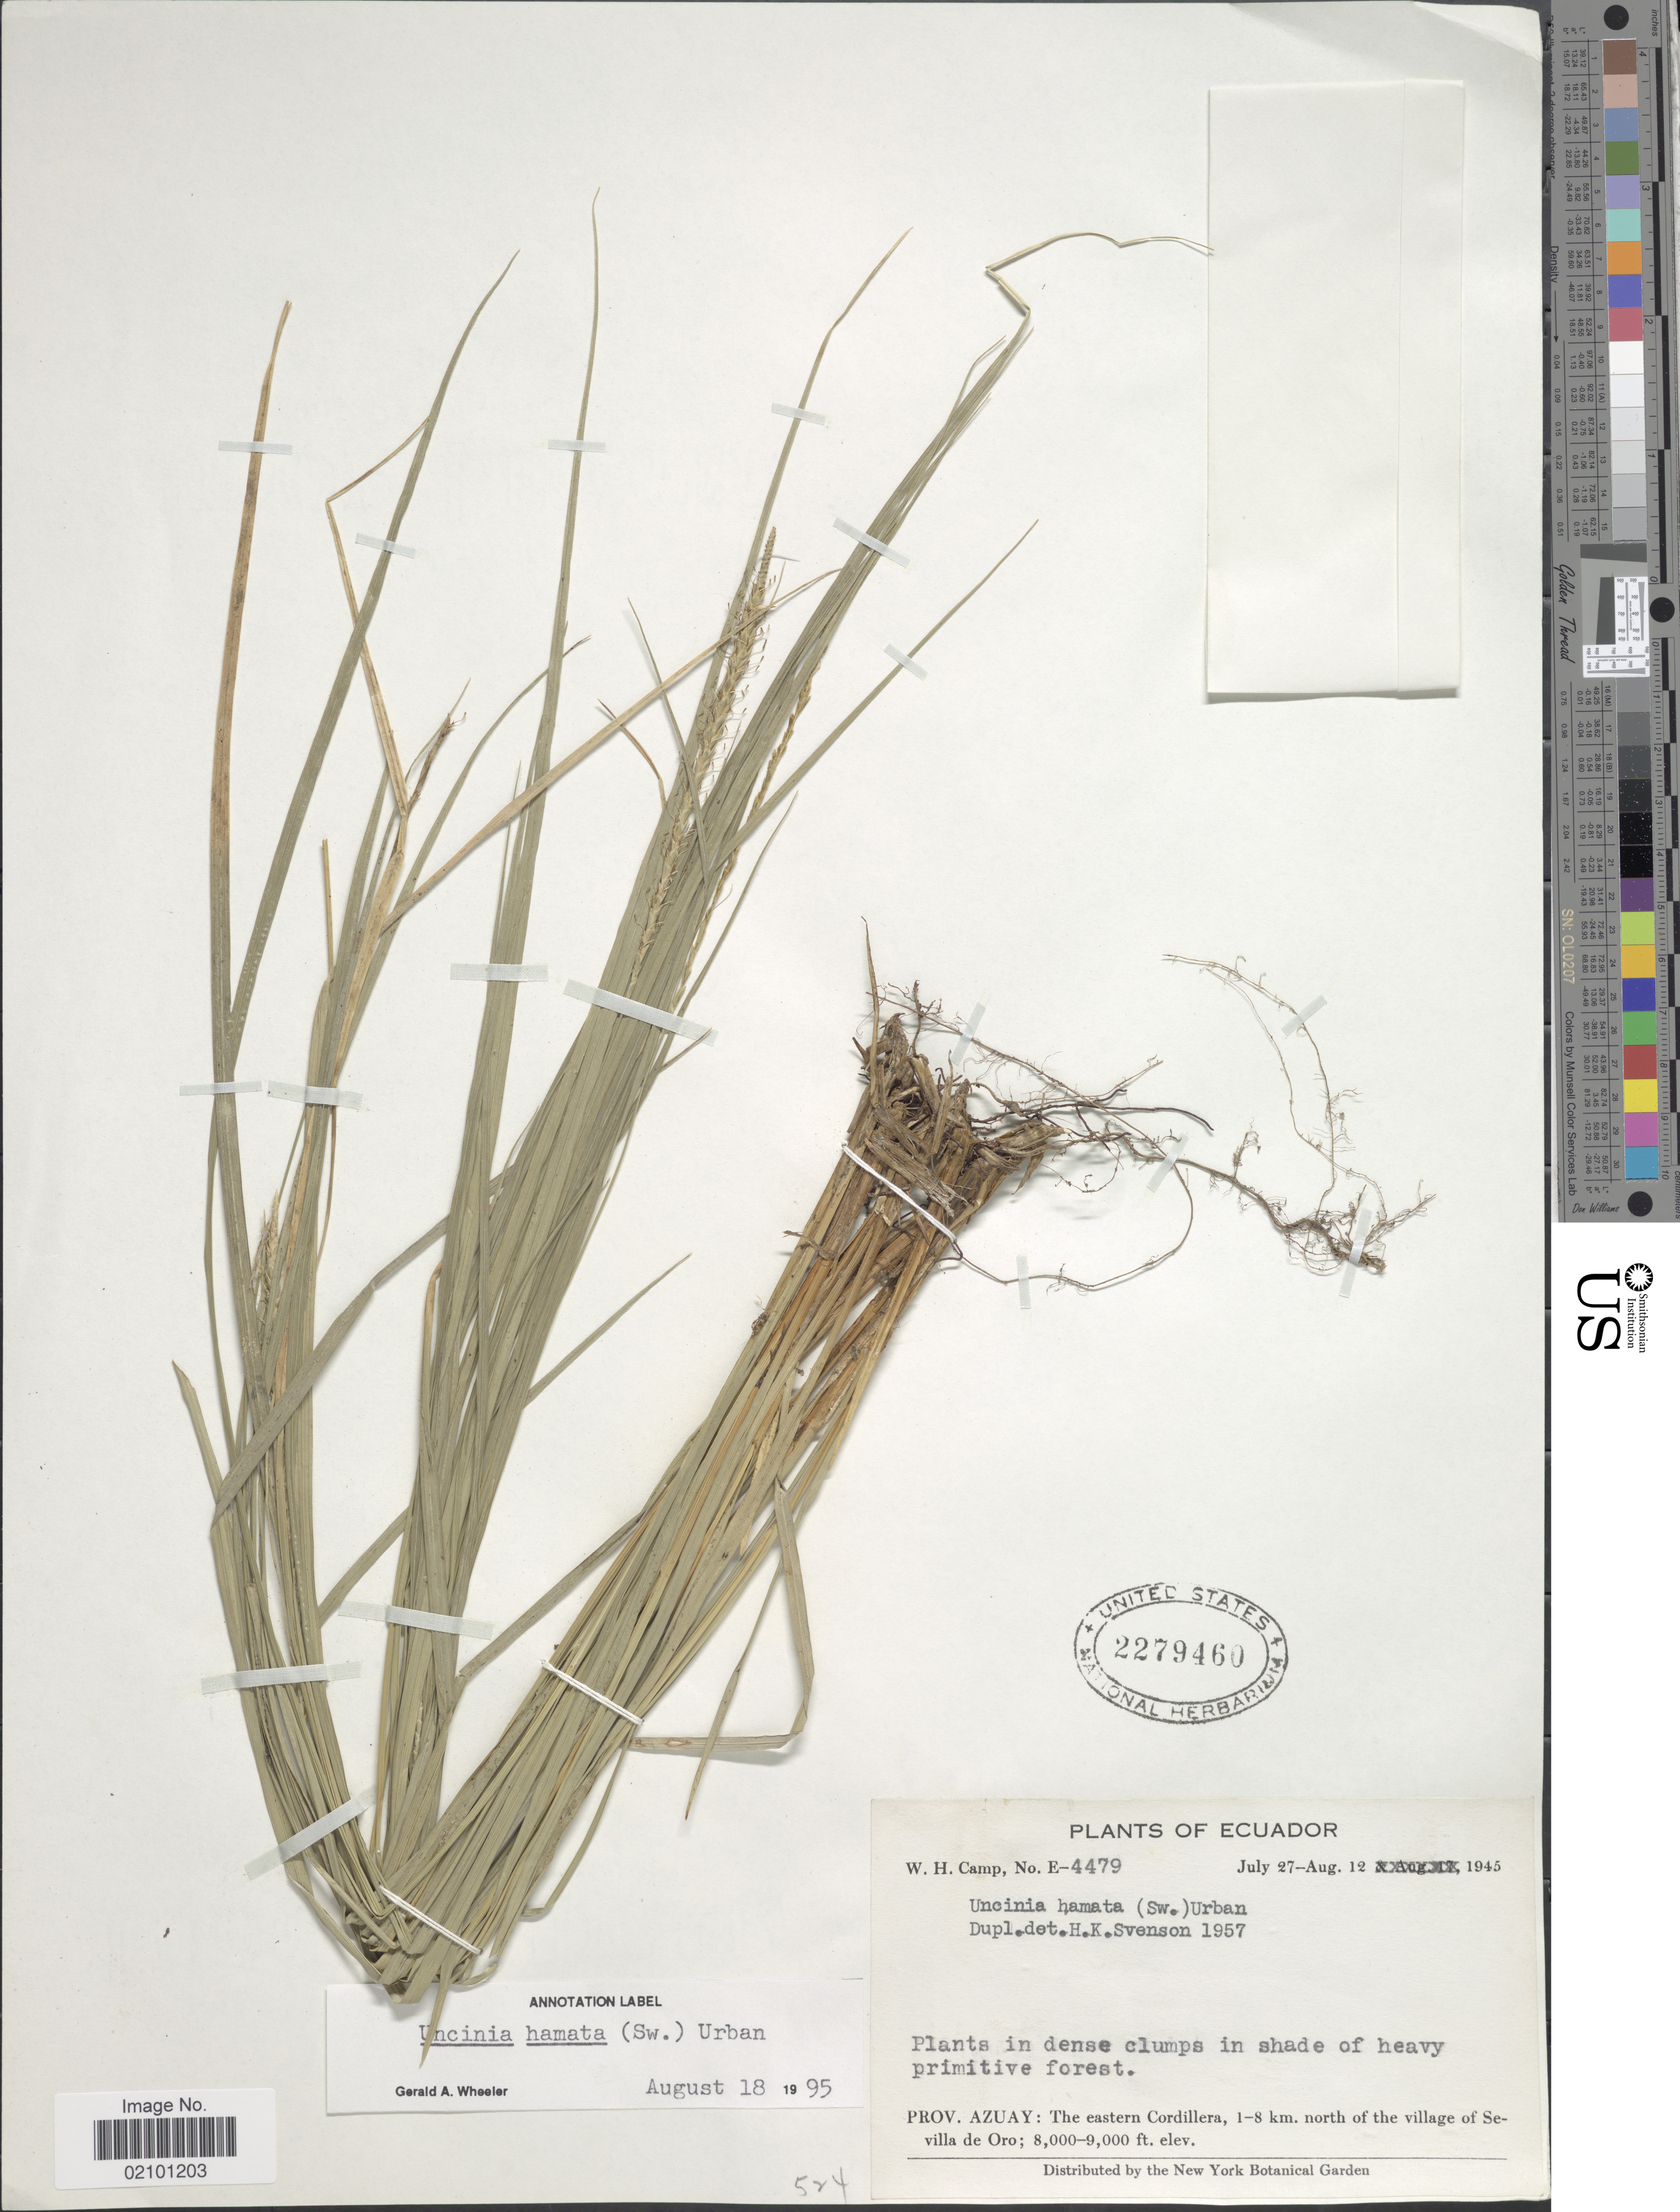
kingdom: Plantae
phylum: Tracheophyta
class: Liliopsida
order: Poales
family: Cyperaceae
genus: Carex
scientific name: Carex hamata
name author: Sw.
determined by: Strong, M. T., (US), Smithsonian Institution - National Museum of Natural History (UNITED STATES)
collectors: W. H. Camp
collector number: E-4479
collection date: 1945-07-27/1945-08-12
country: Ecuador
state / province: Azuay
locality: Prov. Azuay: The eastern Cordillera, 1-8 km. north of the village of Sevilla de Oro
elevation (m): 2438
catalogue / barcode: US 2279460